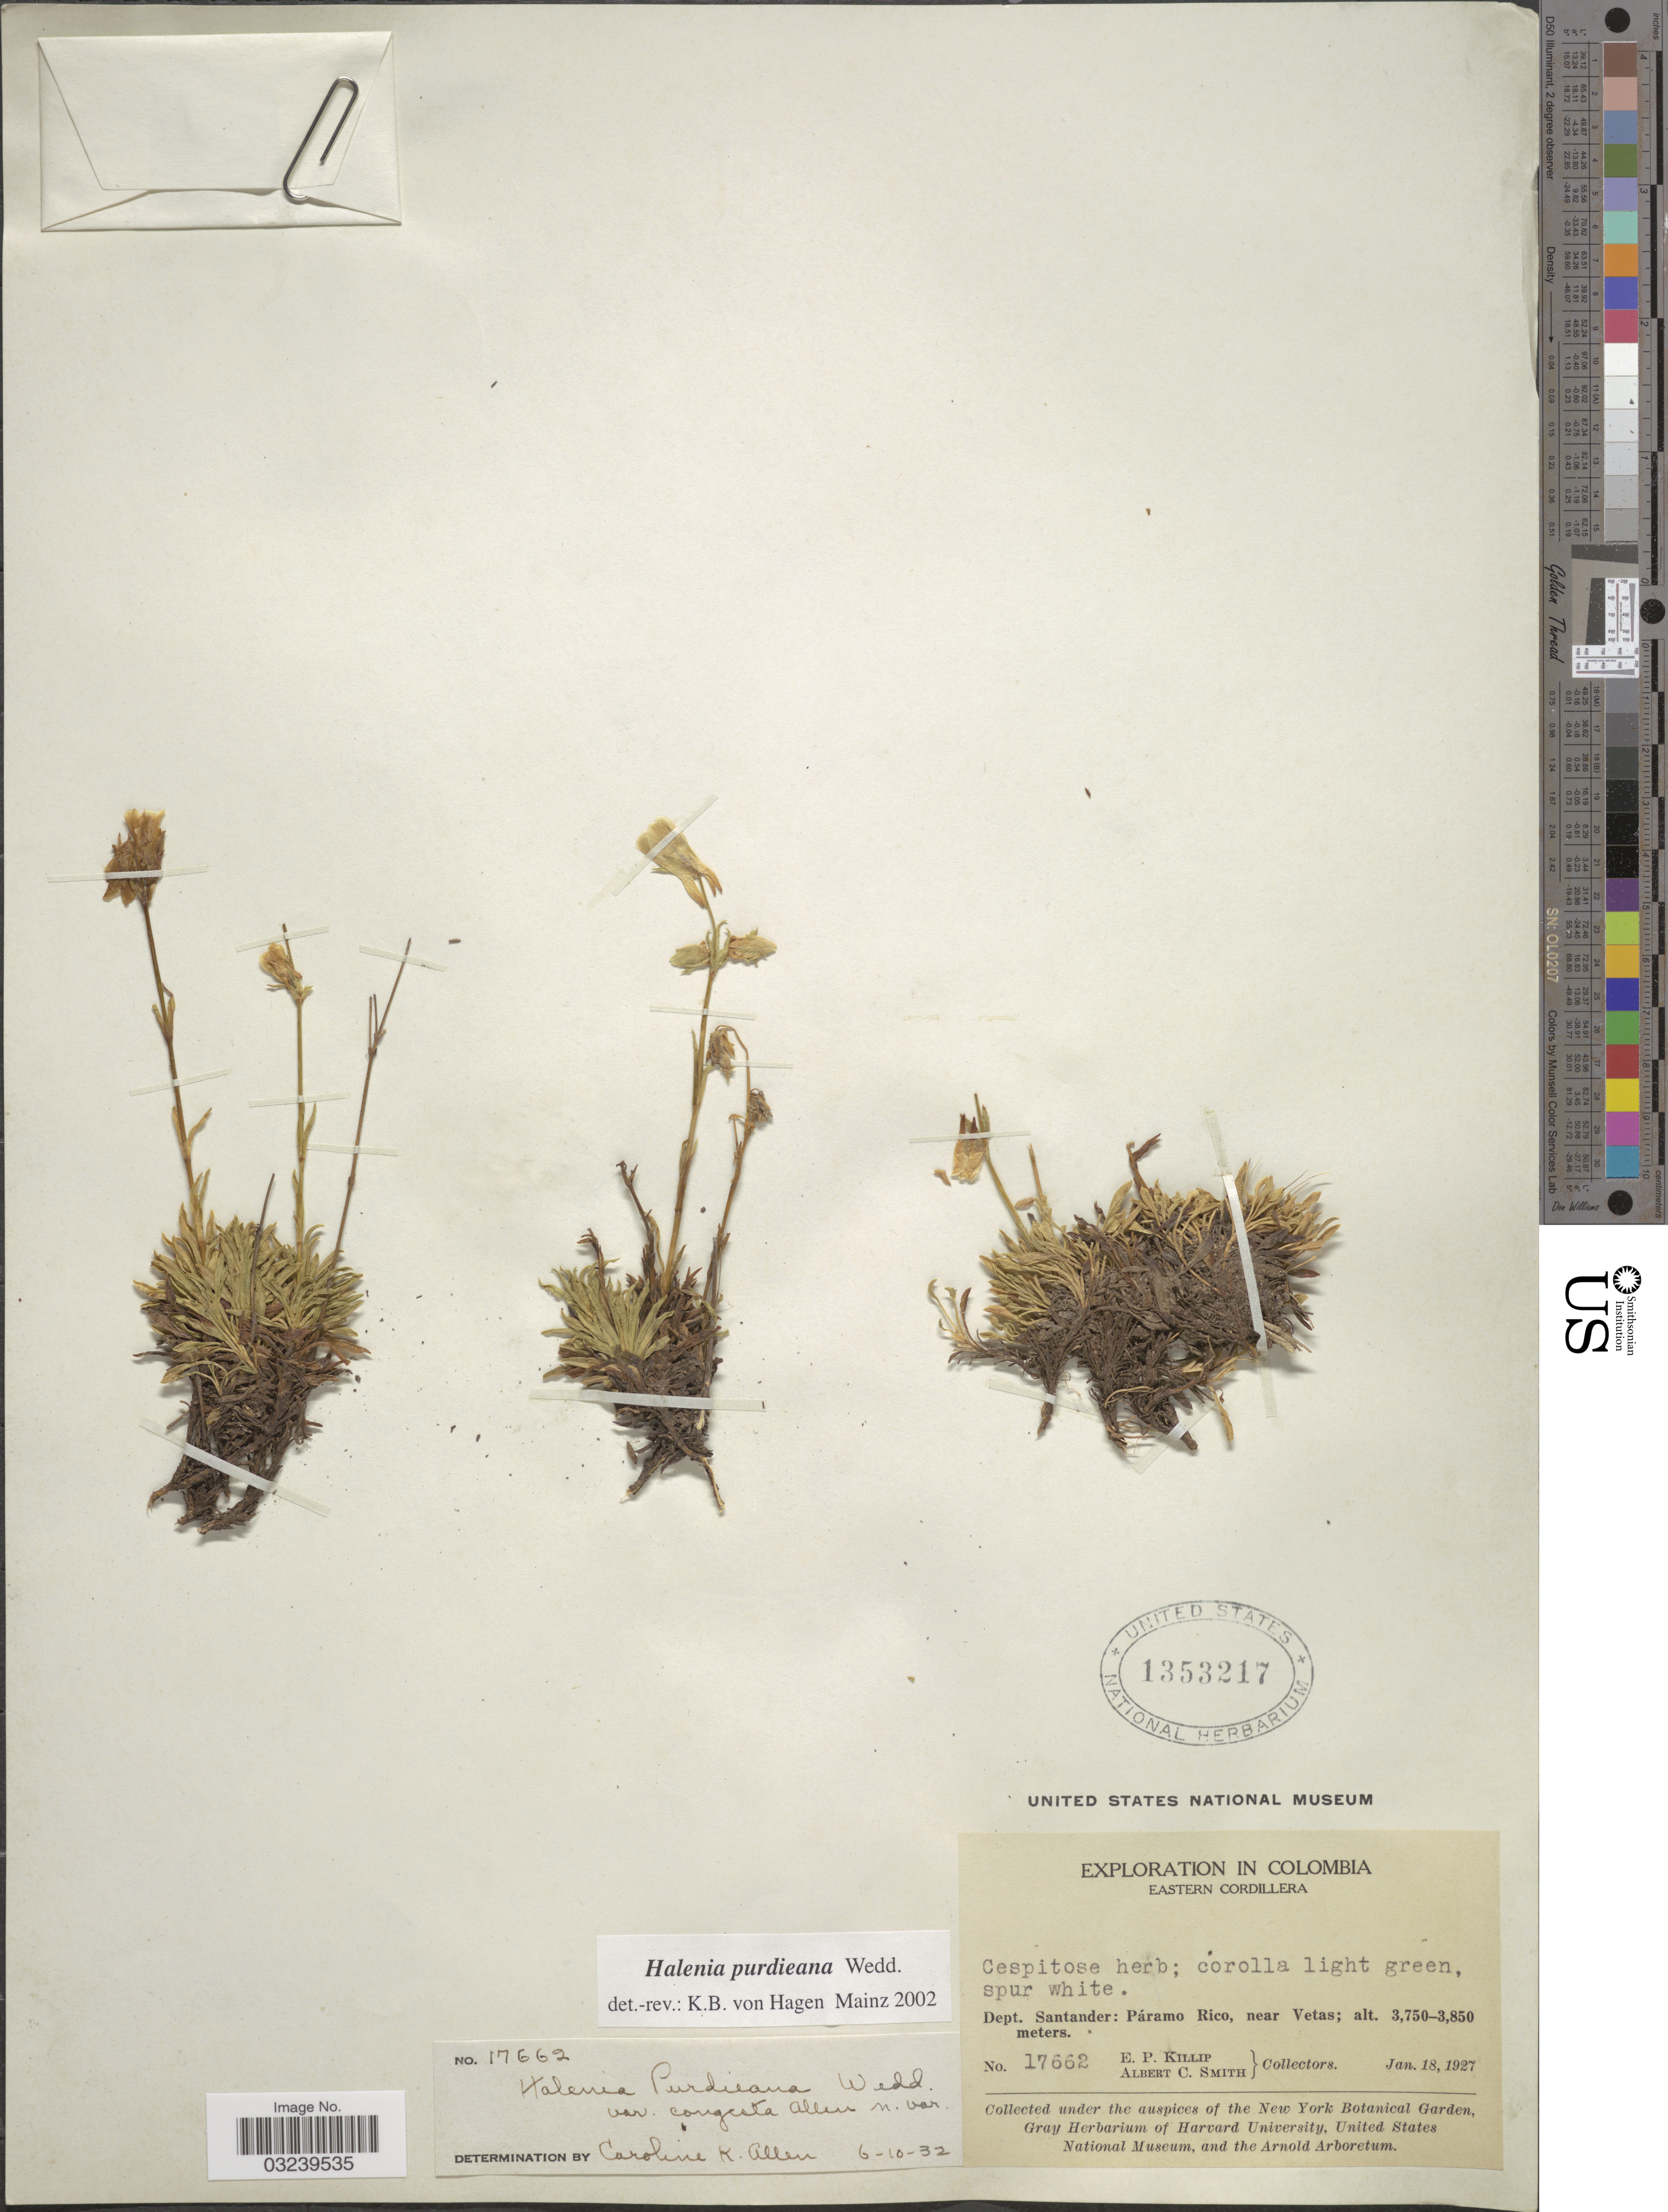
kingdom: Plantae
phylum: Tracheophyta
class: Magnoliopsida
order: Gentianales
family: Gentianaceae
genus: Halenia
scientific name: Halenia purdieana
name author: Wedd.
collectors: E. P. Killip & A. C. Smith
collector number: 17662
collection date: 1927-01-18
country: Colombia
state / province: Santander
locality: Eastern Cordillera, Dept. Santander: Páramo Rico, near Vetas.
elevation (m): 3750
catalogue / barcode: US 1353217